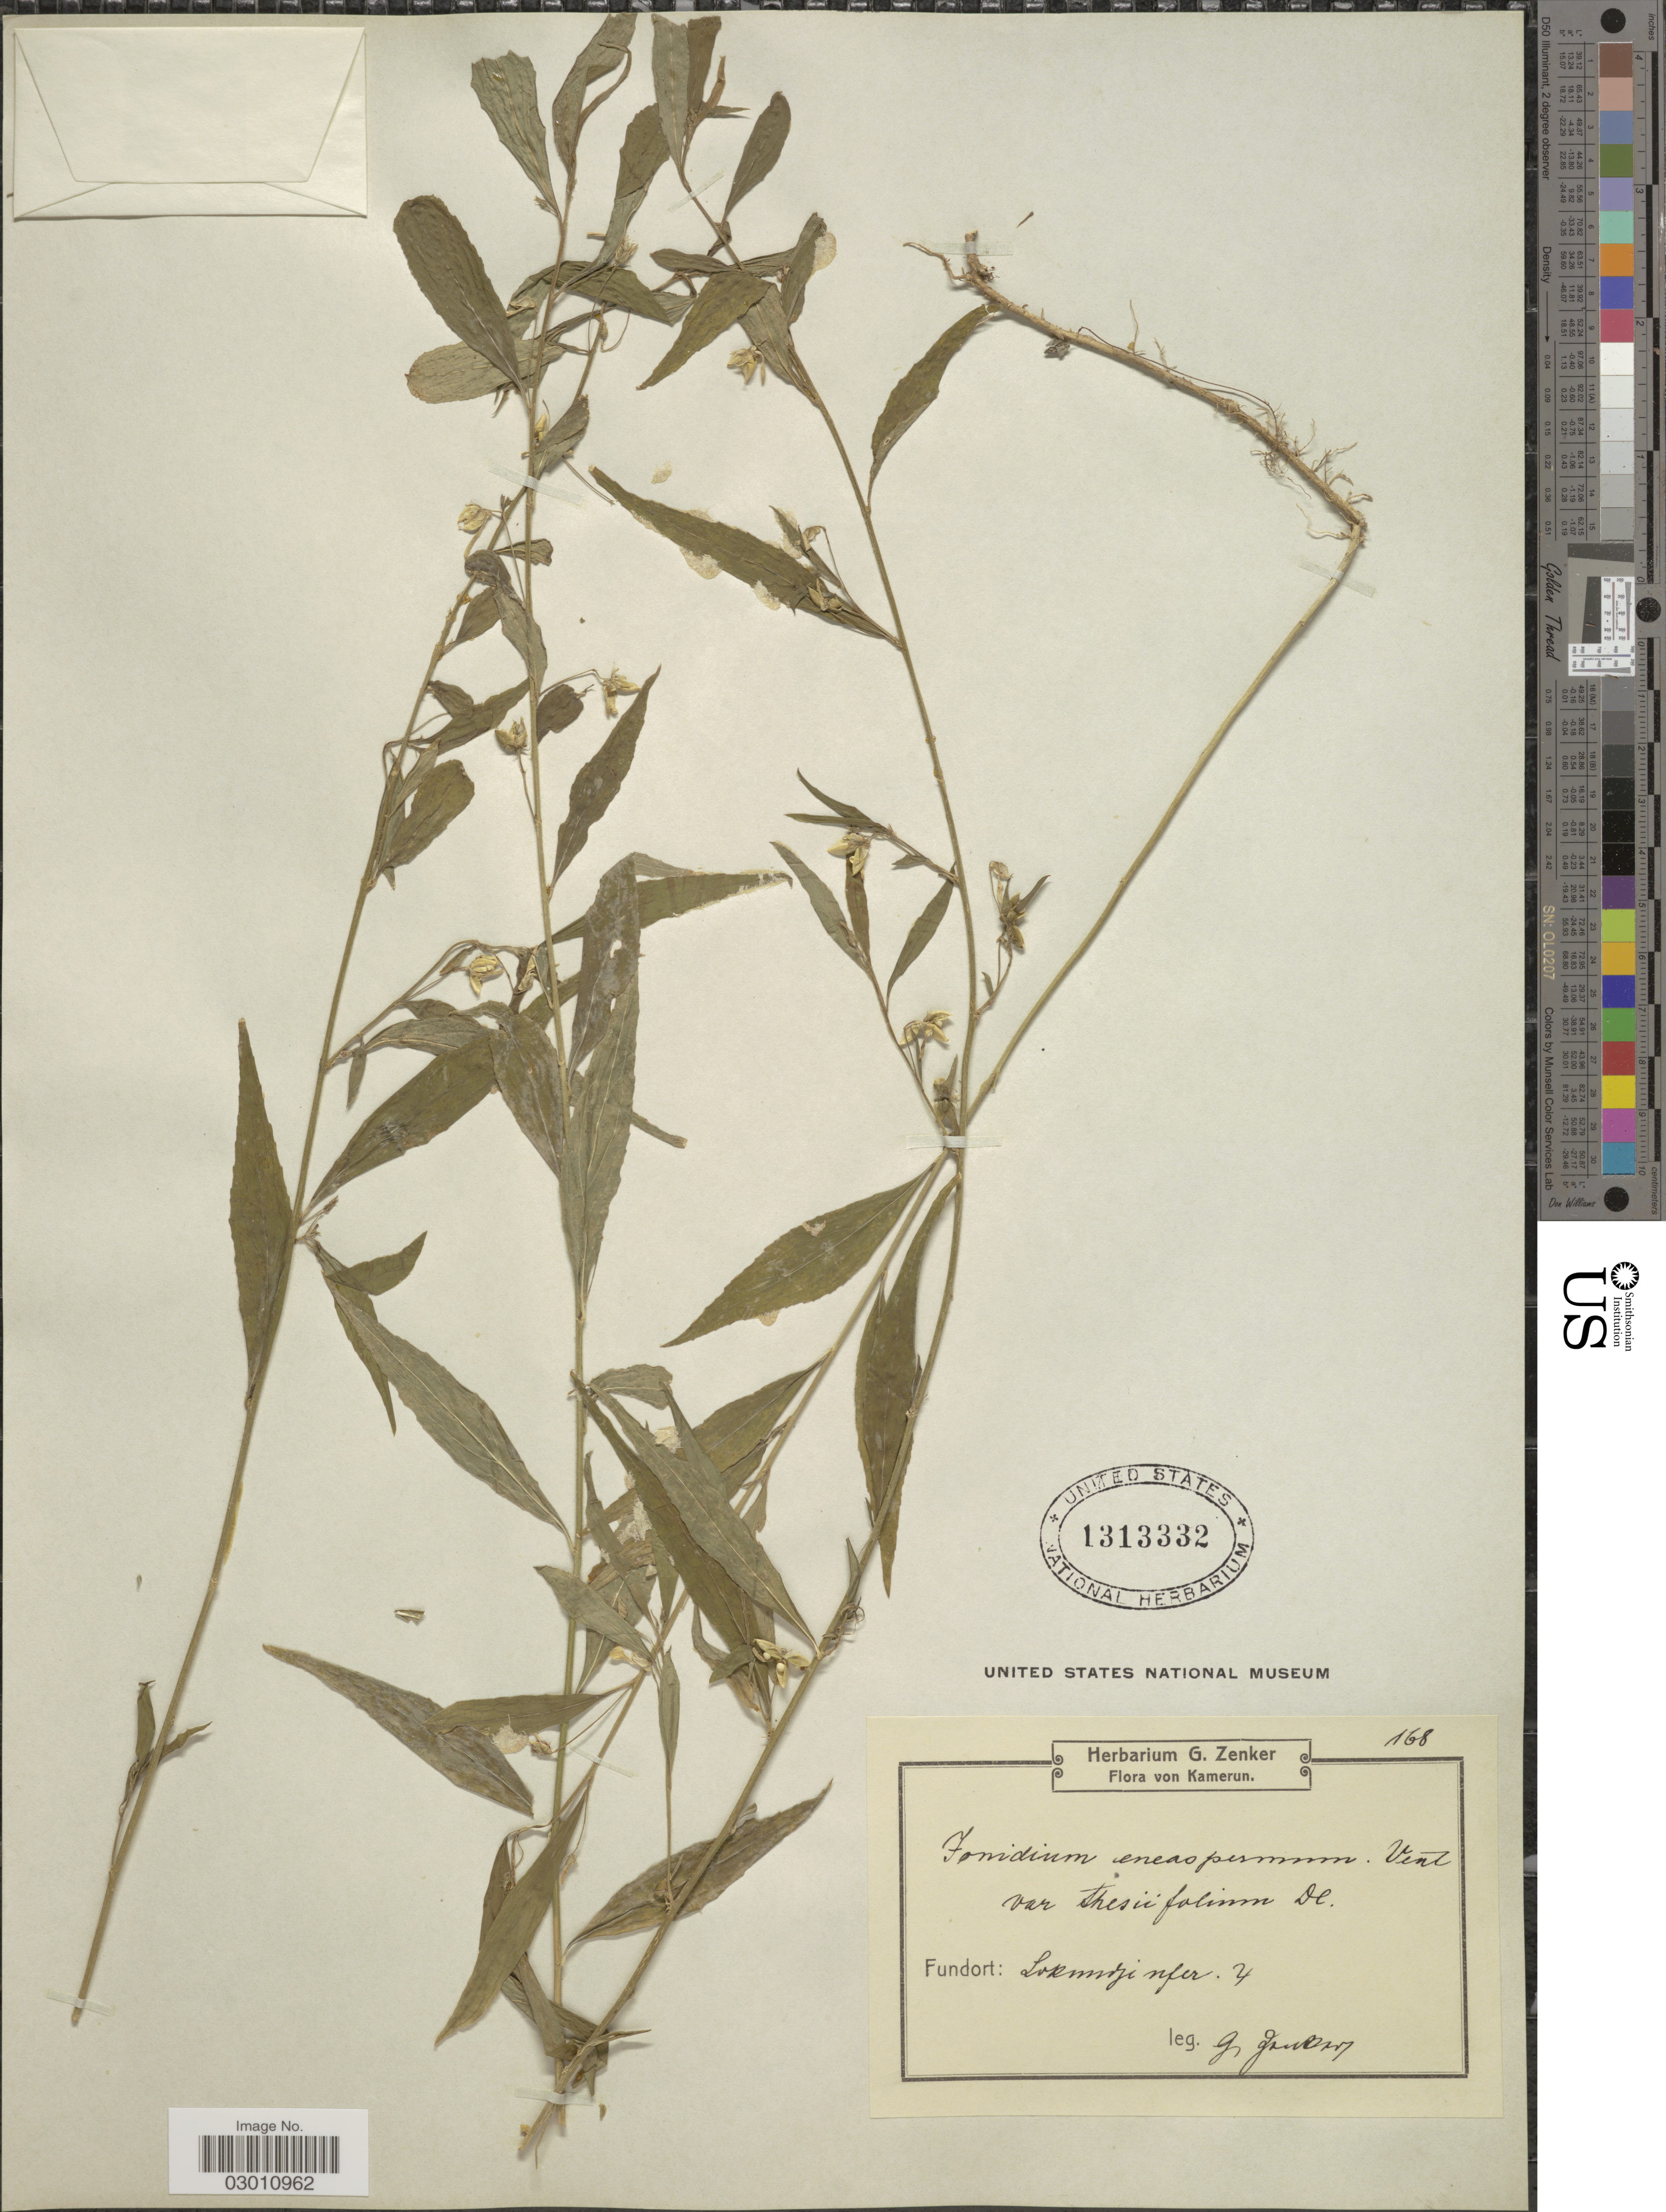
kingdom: Plantae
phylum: Tracheophyta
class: Magnoliopsida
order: Malpighiales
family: Violaceae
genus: Pigea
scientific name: Pigea enneasperma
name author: (L.) P.I. Forst.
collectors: G. A. Zenker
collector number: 168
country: Cameroon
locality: Kamerun. Lokundje ufer.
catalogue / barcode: US 1313332